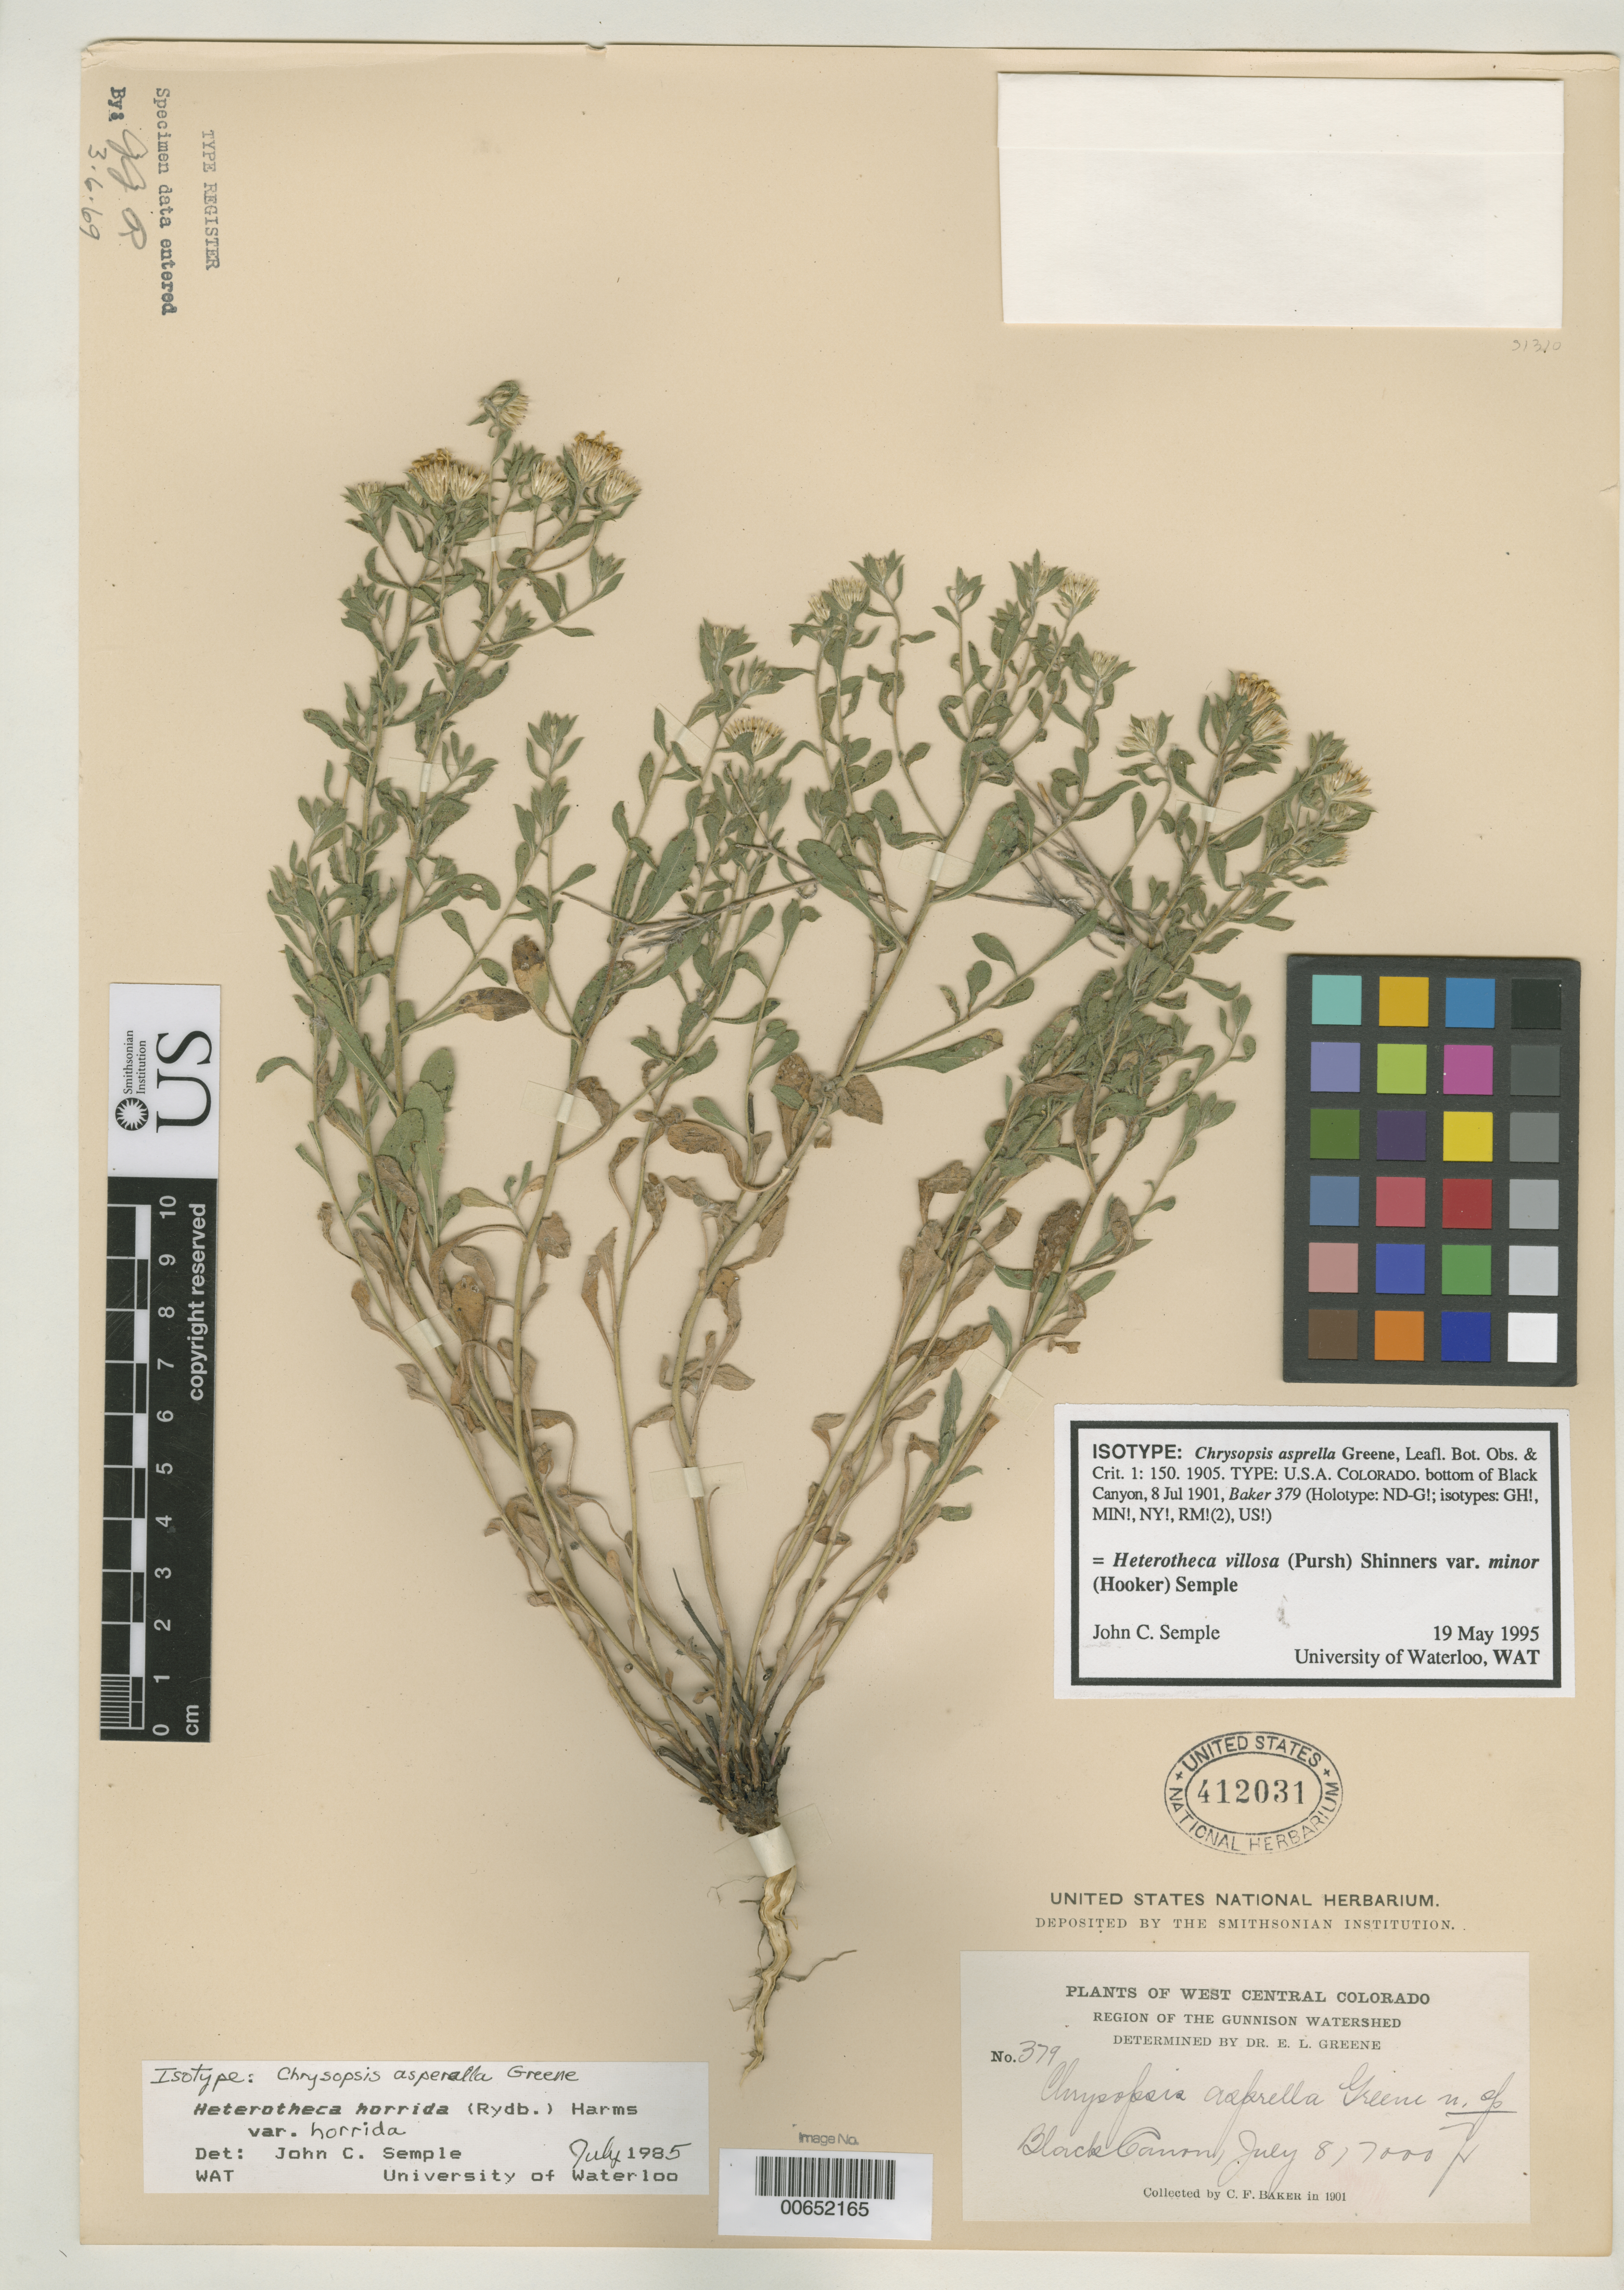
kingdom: Plantae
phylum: Tracheophyta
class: Magnoliopsida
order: Asterales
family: Asteraceae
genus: Chrysopsis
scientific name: Chrysopsis asprella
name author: Greene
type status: Isotype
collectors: C. F. Baker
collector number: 379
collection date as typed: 08 Jul 1901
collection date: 1901-07-08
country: United States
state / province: Colorado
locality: Black Canyon.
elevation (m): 2134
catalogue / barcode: US 412031